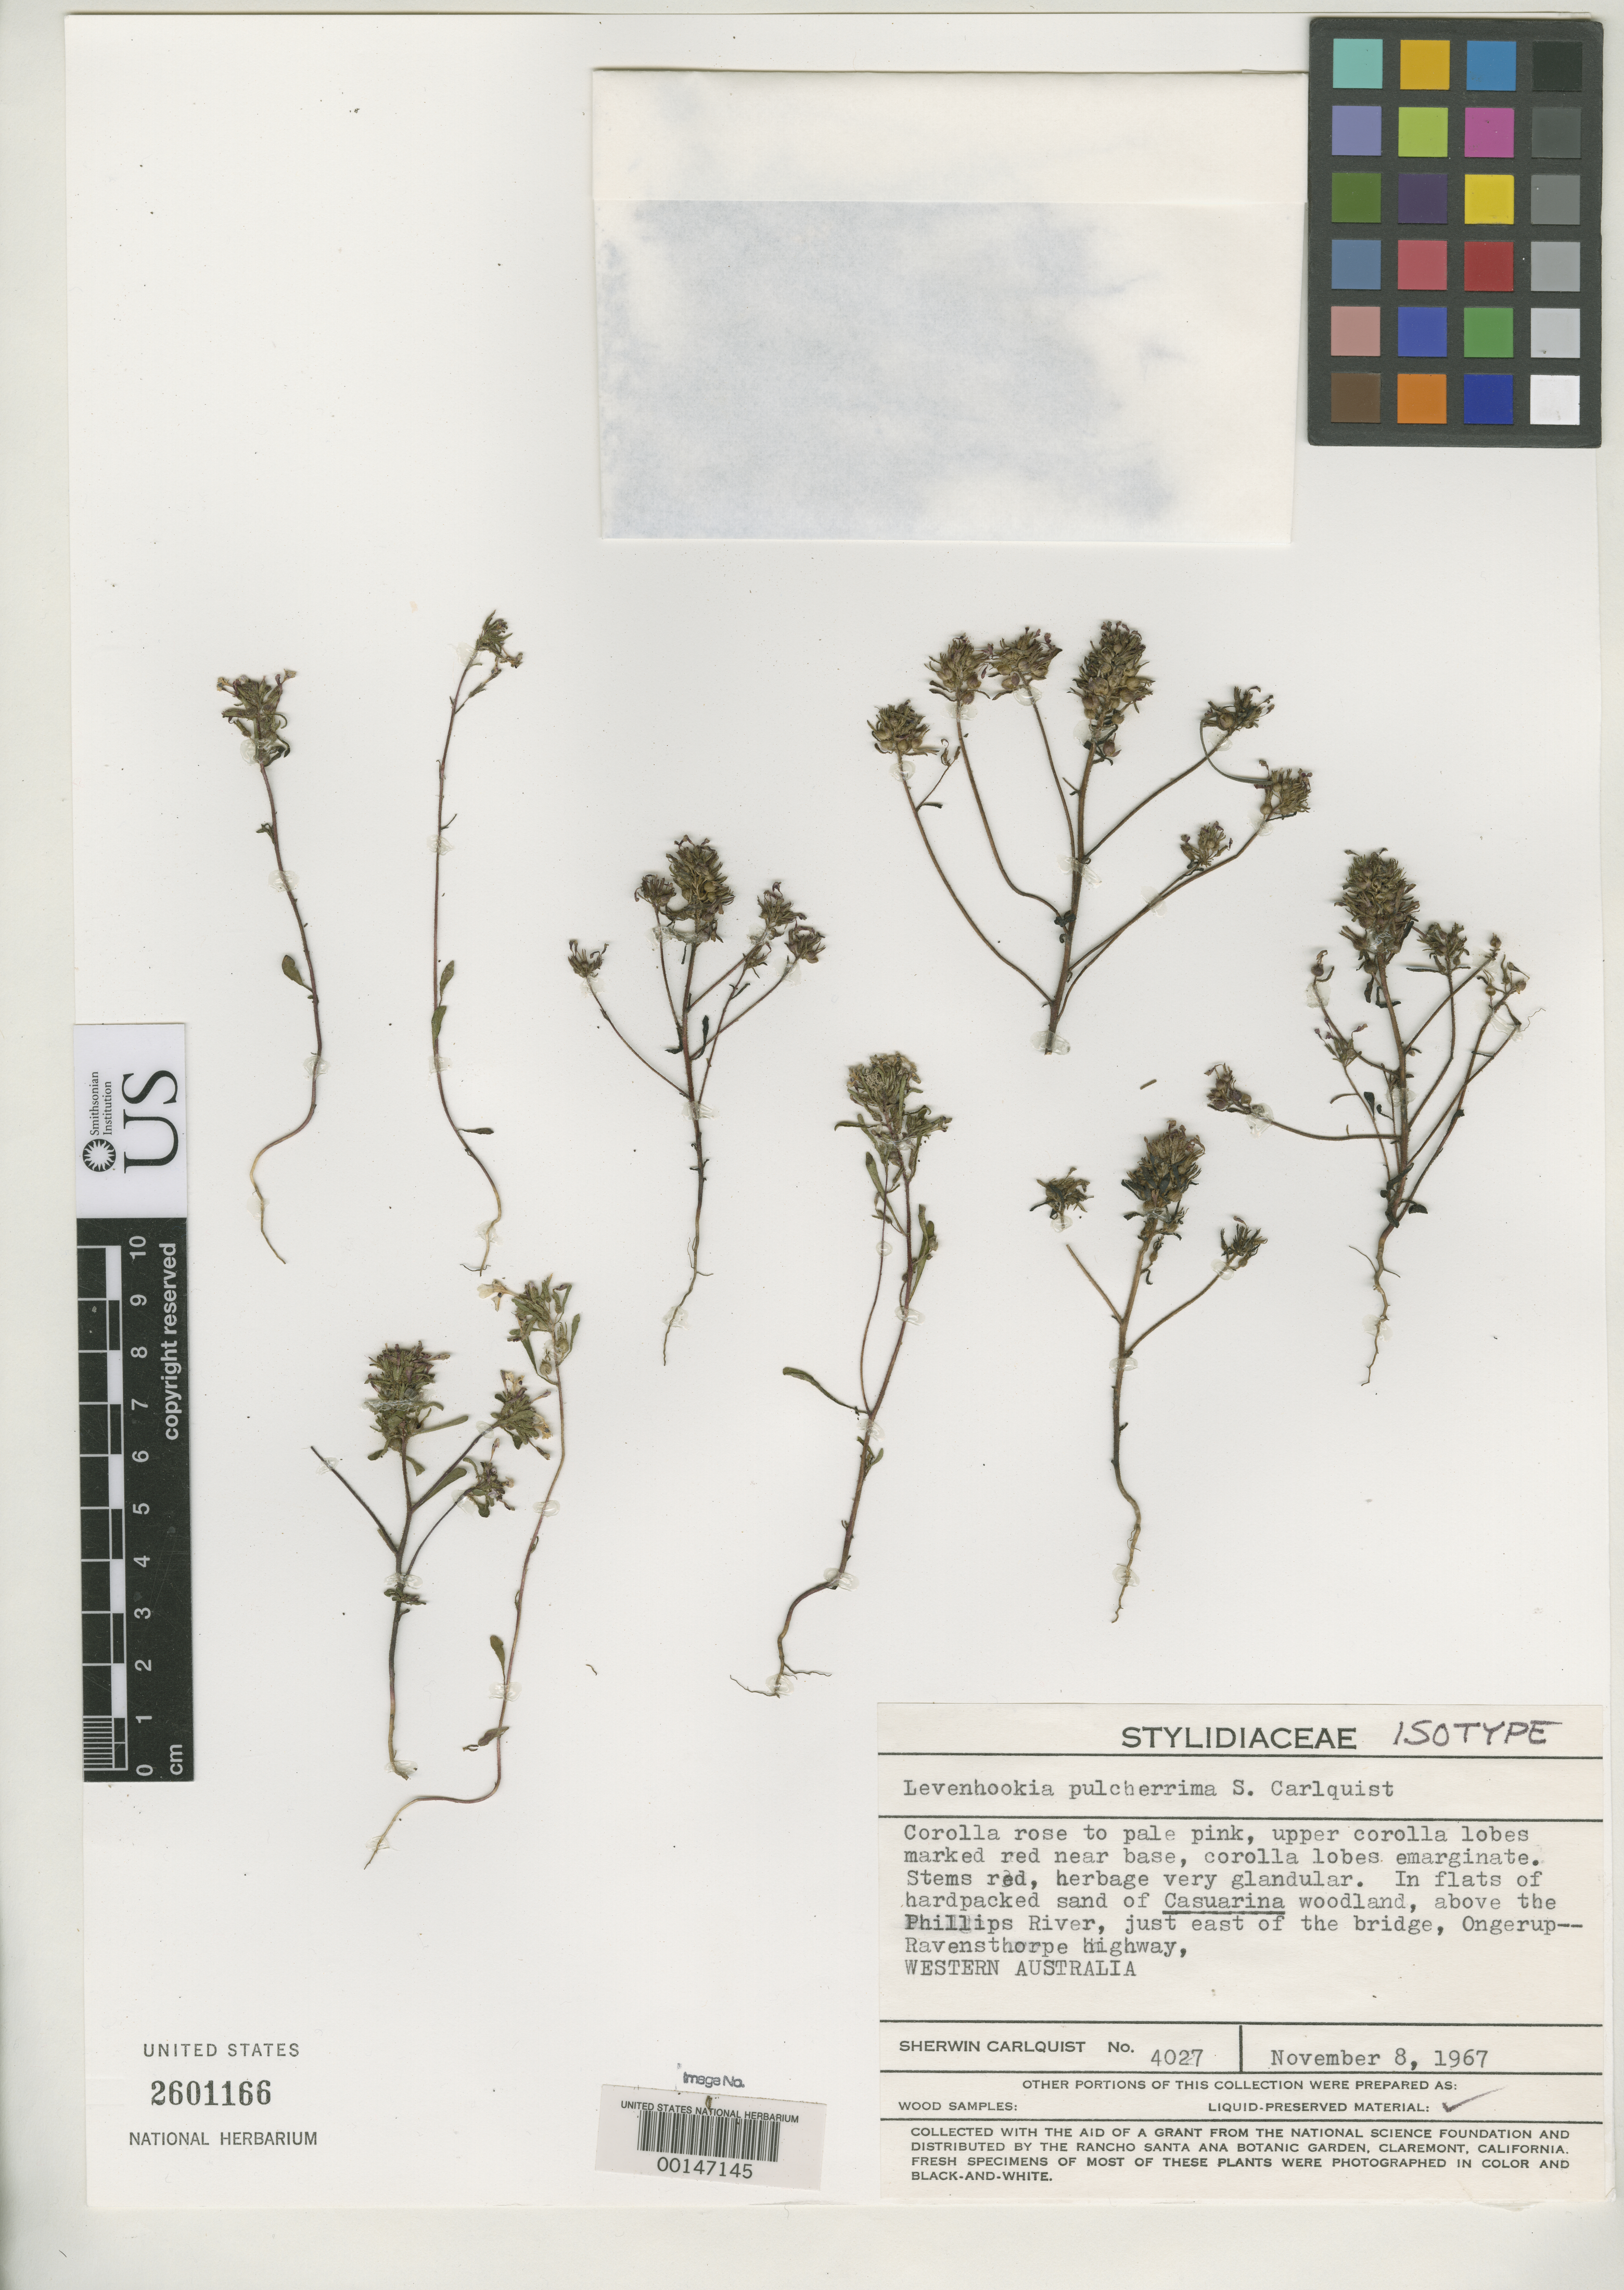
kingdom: Plantae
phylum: Tracheophyta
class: Magnoliopsida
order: Asterales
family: Stylidiaceae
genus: Levenhookia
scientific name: Levenhookia pulcherrima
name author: Carlquist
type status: Isotype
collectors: S. Carlquist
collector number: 4027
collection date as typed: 08 Nov 1967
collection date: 1967-11-08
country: Australia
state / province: Western Australia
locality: Above Phillips River.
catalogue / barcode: US 2601166